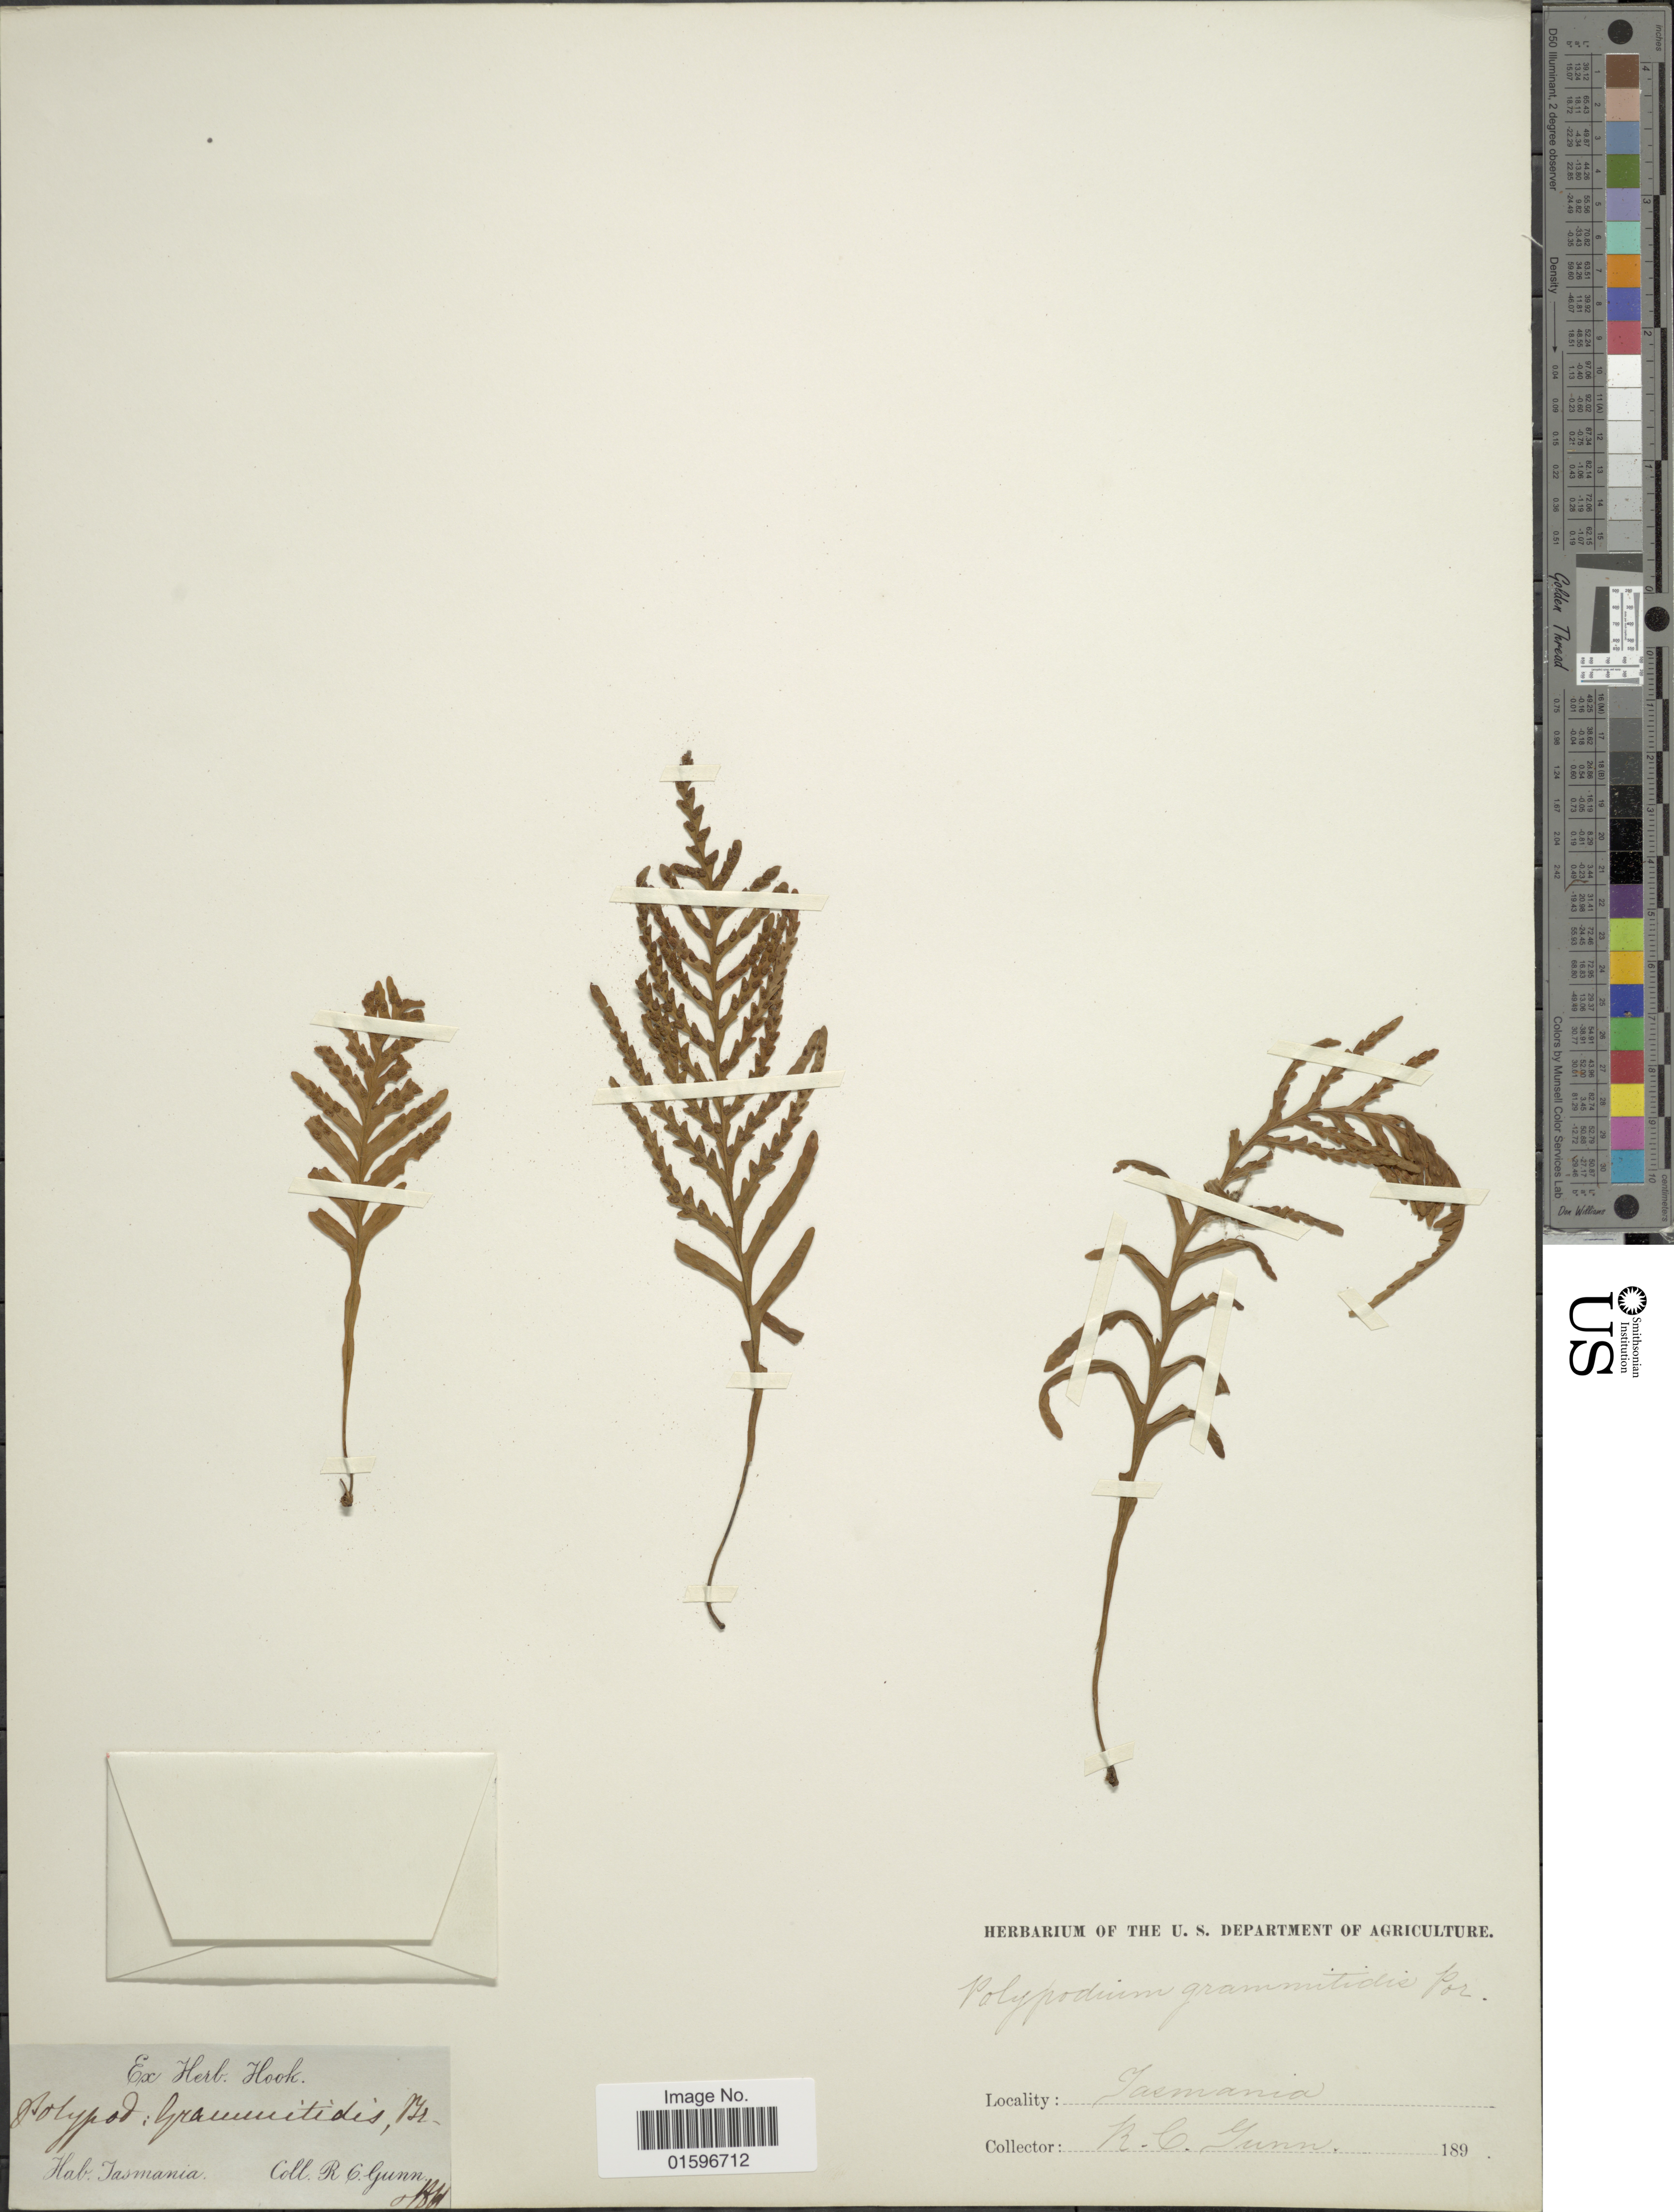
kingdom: Plantae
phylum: Tracheophyta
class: Polypodiopsida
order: Polypodiales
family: Polypodiaceae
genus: Polypodium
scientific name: Polypodium grammitidis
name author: R. Br.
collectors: R. Gunn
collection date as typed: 189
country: Australia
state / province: Tasmania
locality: Tasmania